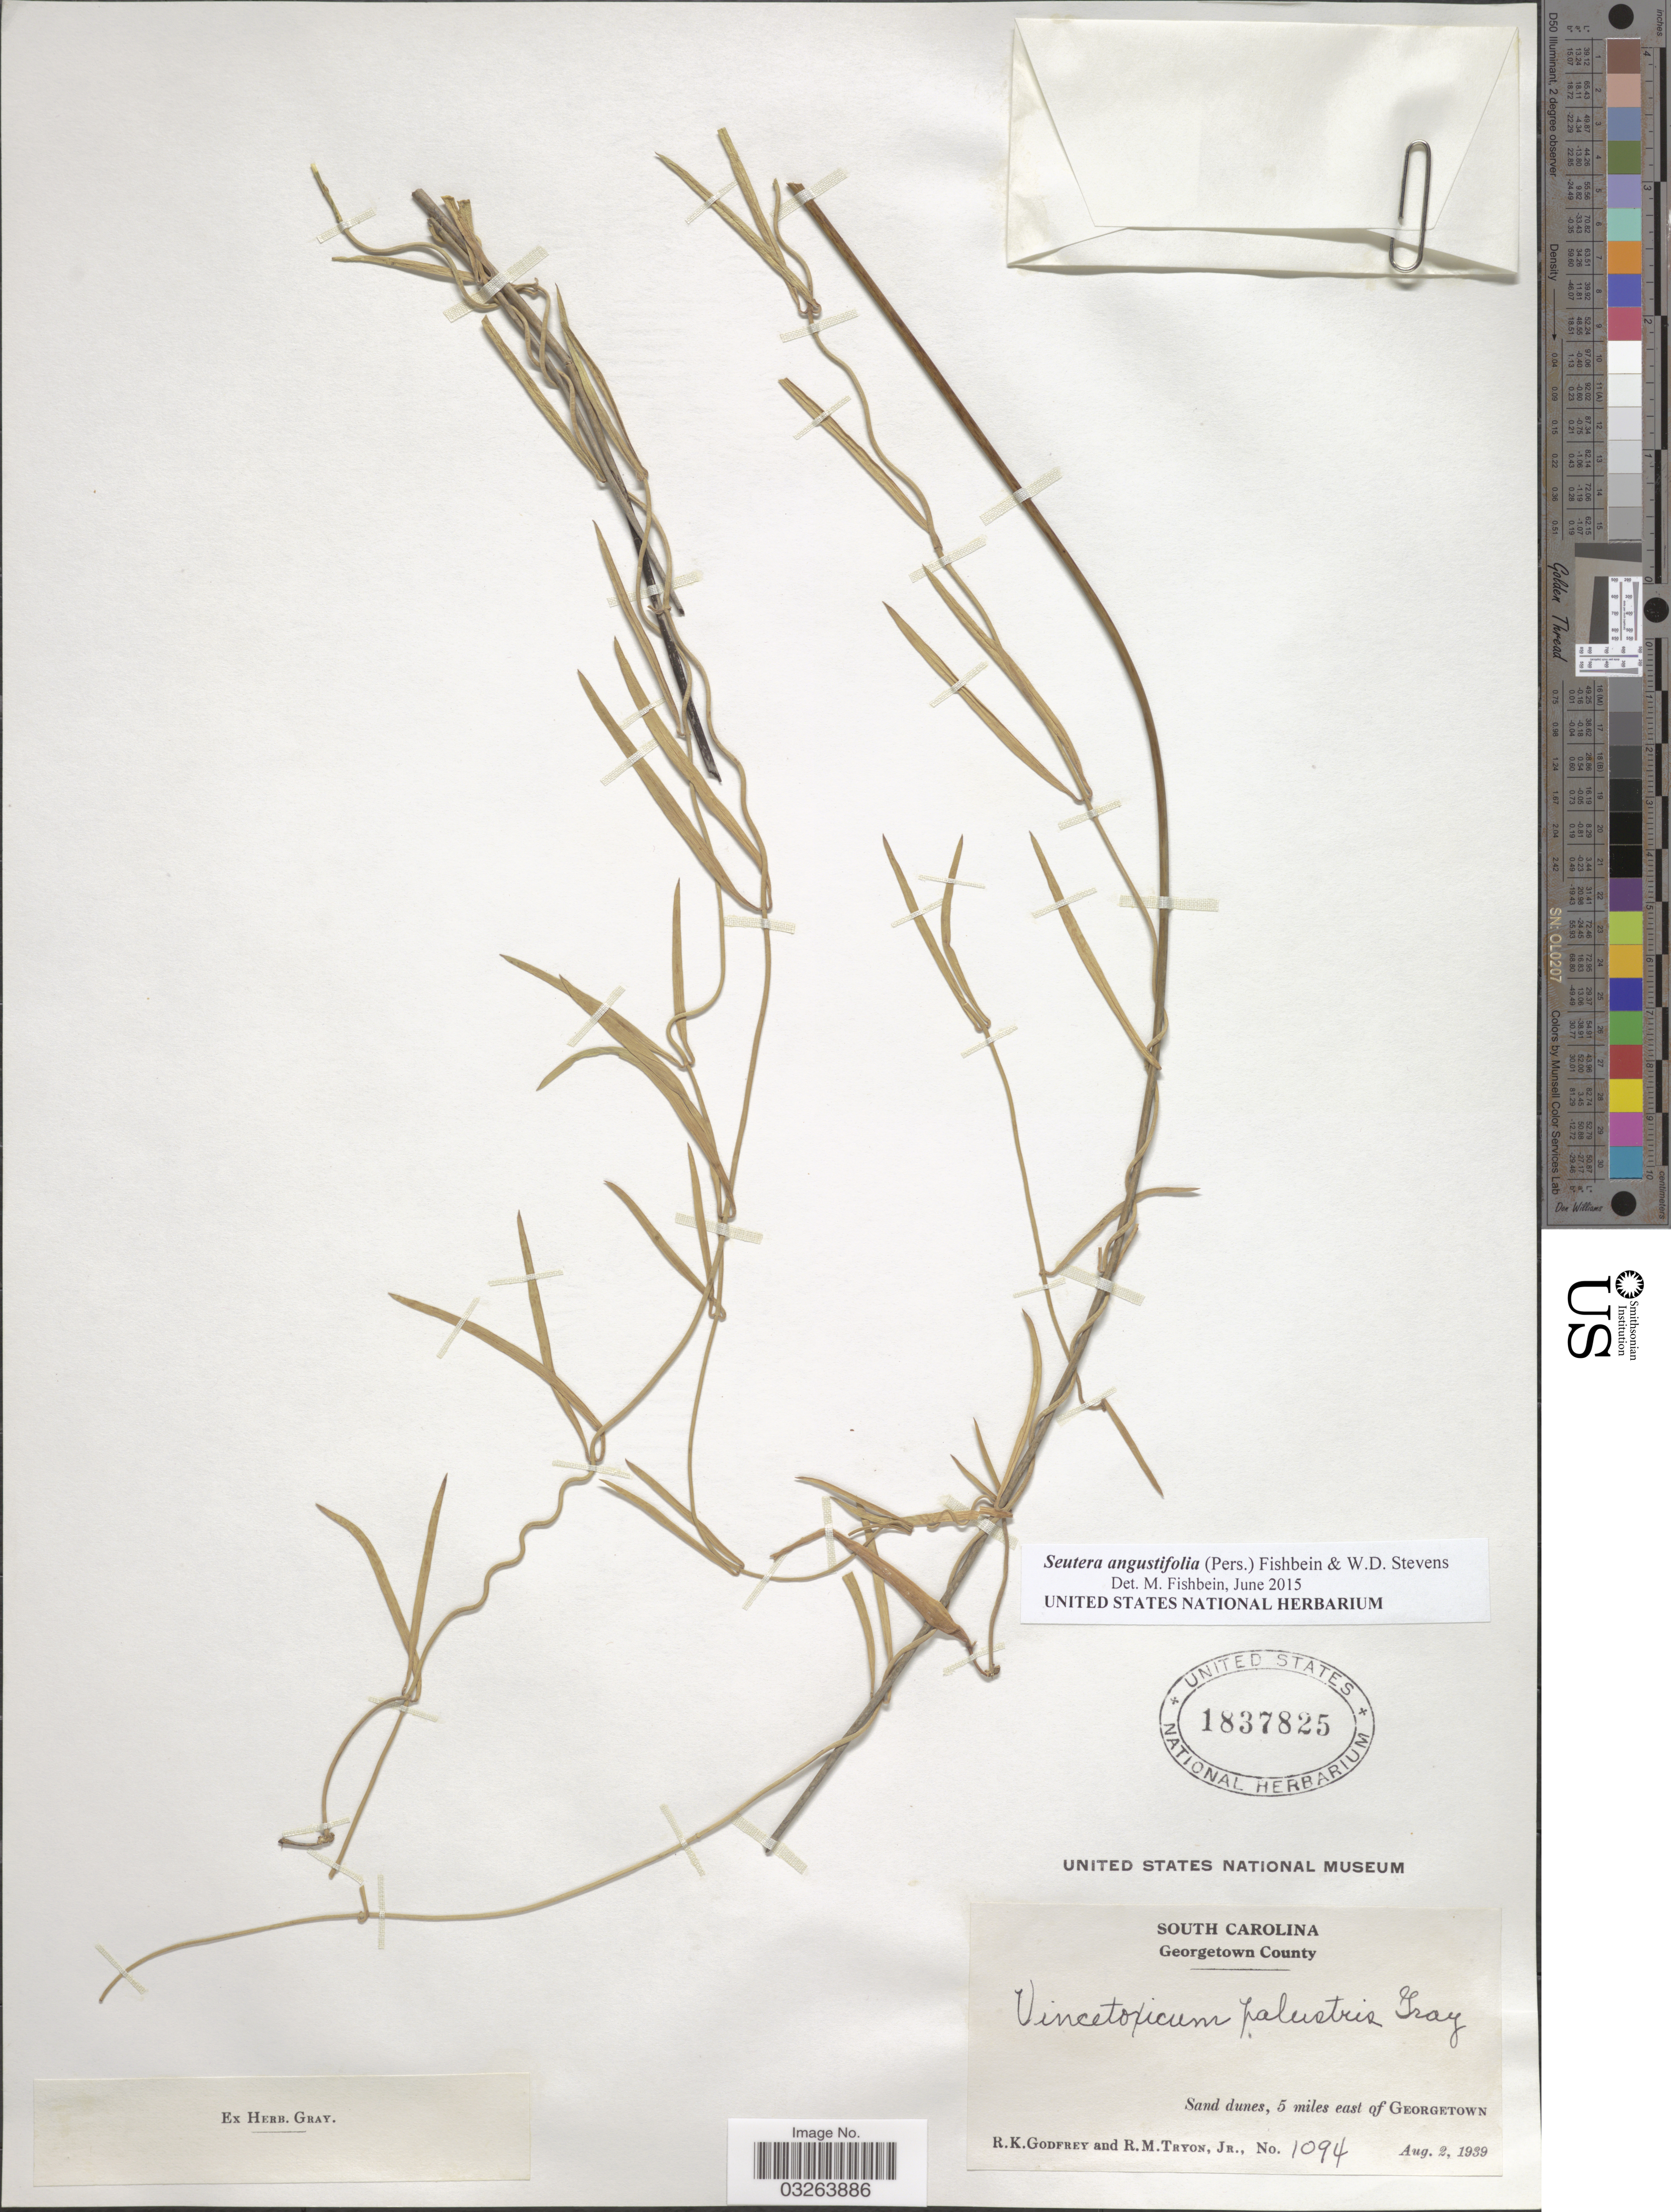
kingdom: Plantae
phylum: Tracheophyta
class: Magnoliopsida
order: Gentianales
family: Apocynaceae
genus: Seutera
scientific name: Seutera angustifolia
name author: Fishbein & W.D. Stevens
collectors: R. K. Godfrey & R. Tryon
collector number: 1094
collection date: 1939-08-02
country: United States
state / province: South Carolina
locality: Georgetown County. Sand dunes, 5 miles east of Georgetown.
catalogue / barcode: US 1837825